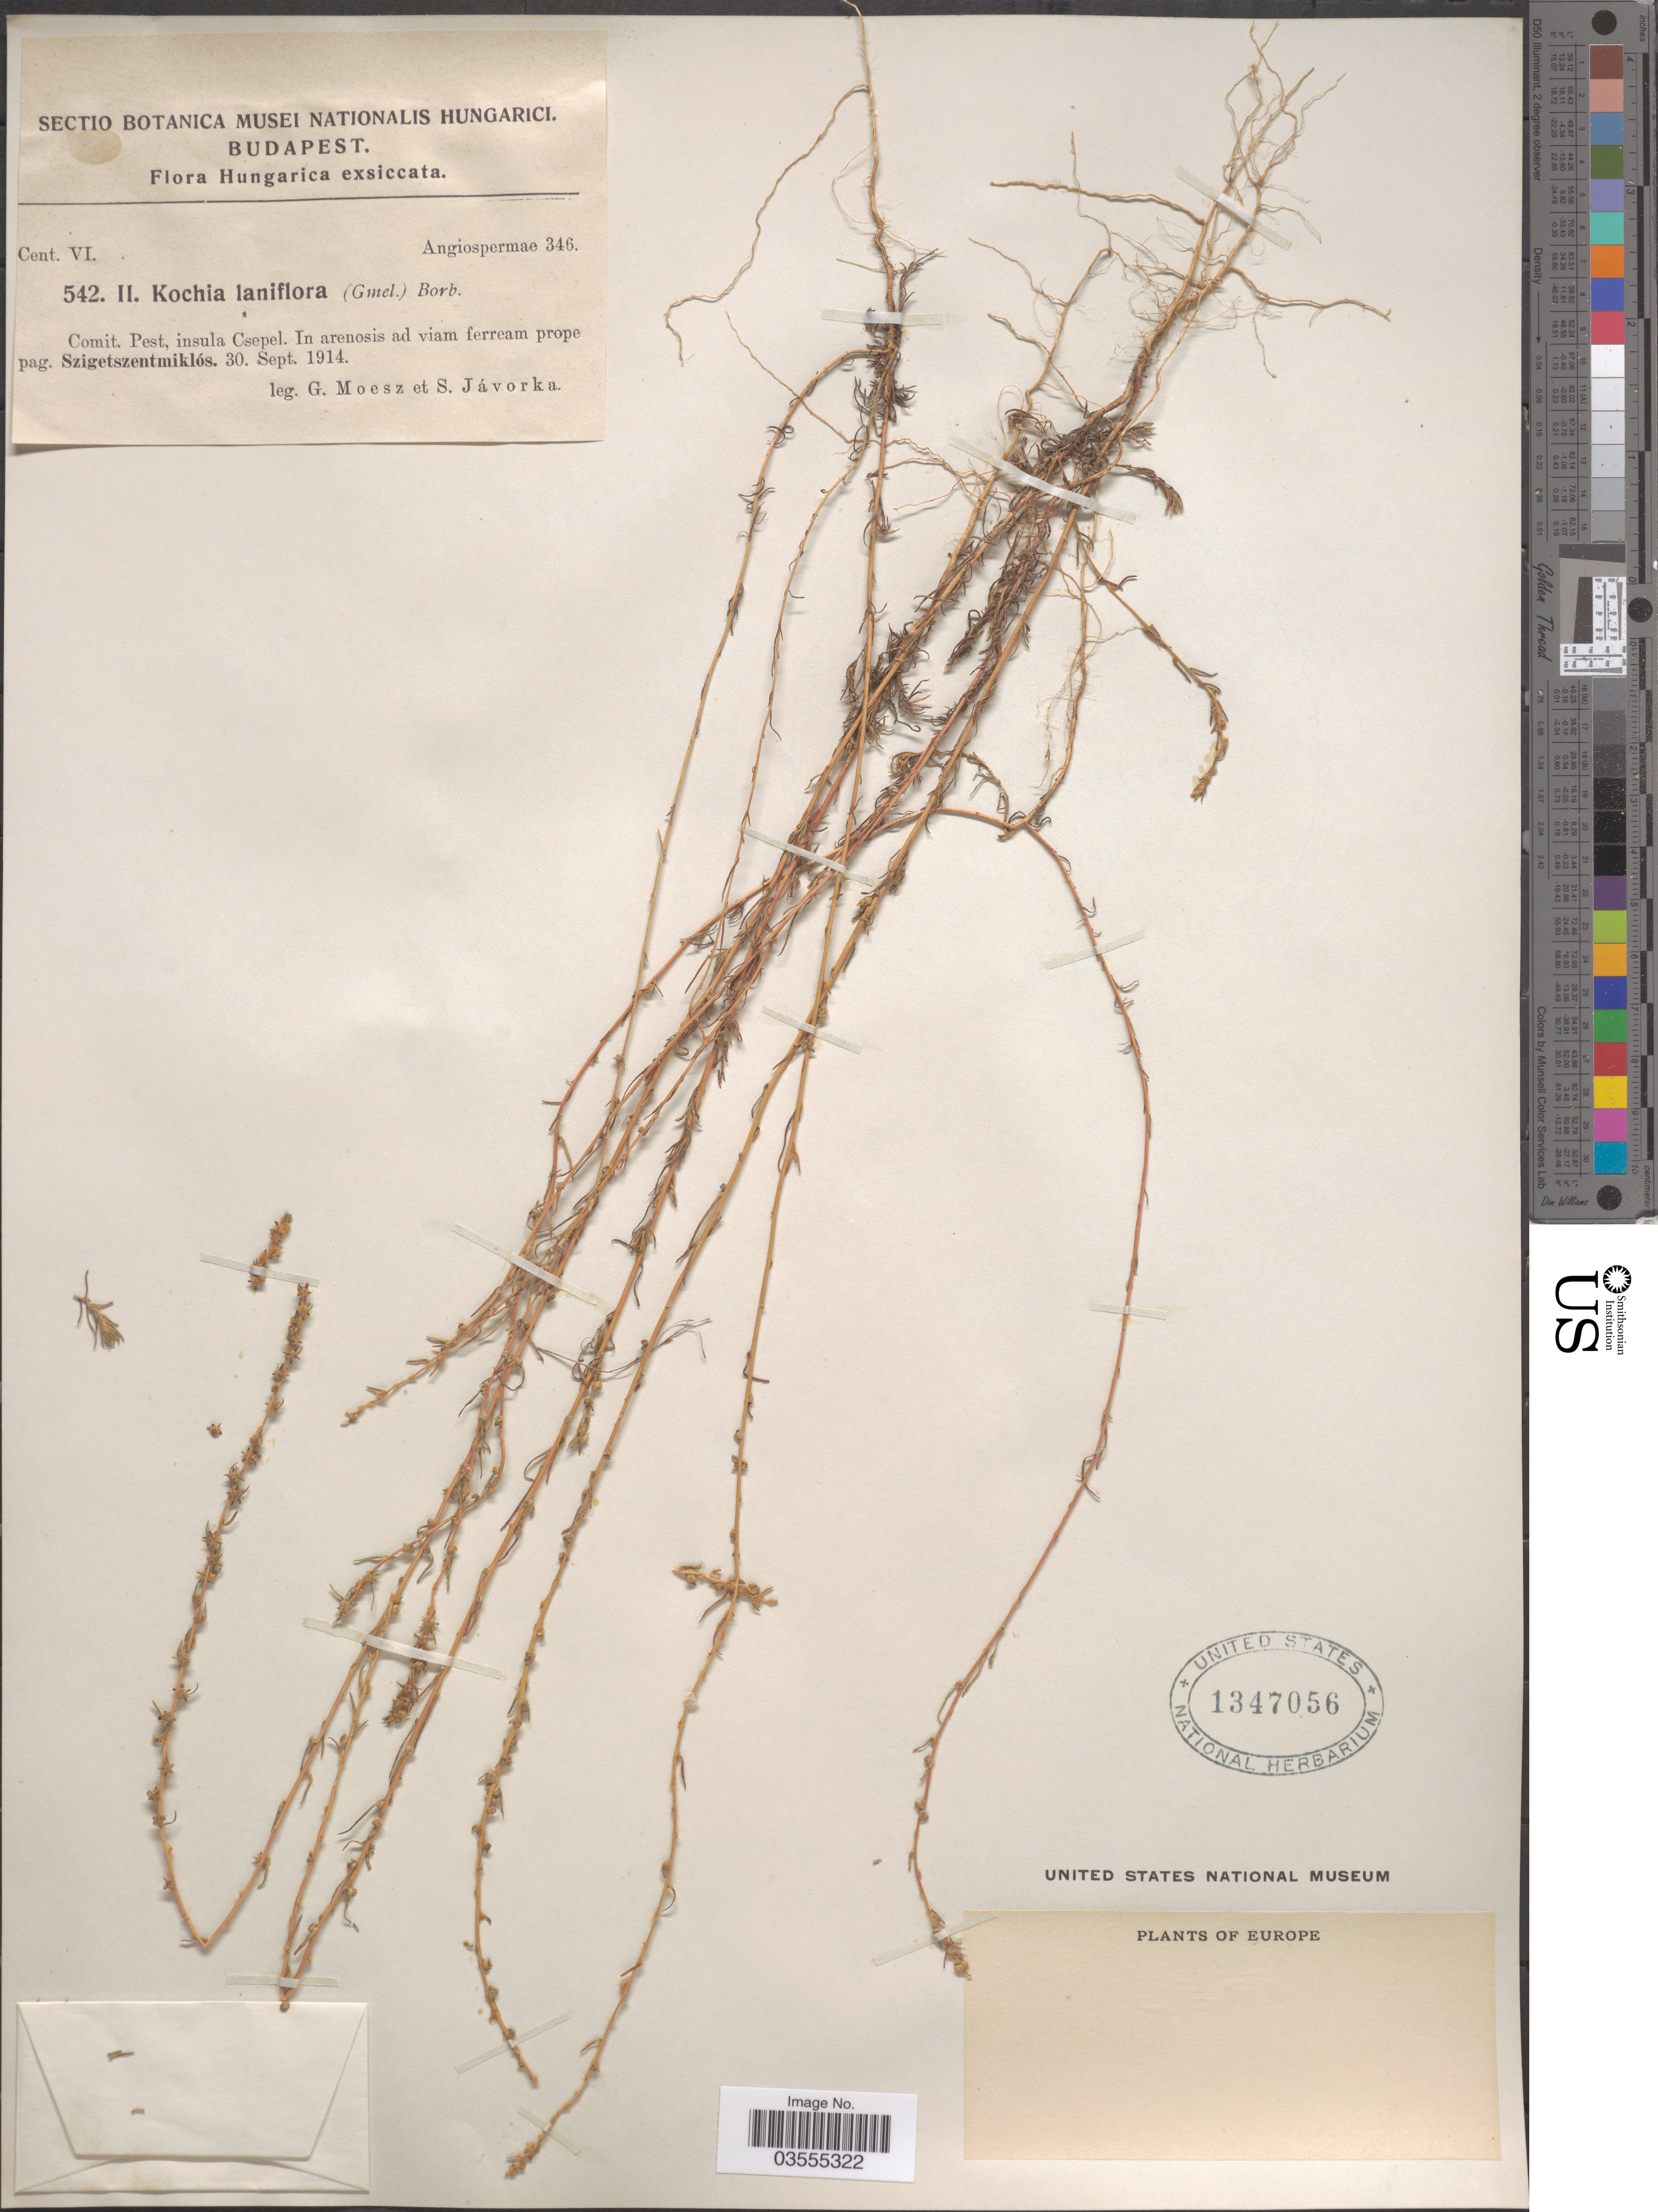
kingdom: Plantae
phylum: Tracheophyta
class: Magnoliopsida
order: Caryophyllales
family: Amaranthaceae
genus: Bassia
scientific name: Bassia laniflora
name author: (S.G. Gmel.) A.J. Scott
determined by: Strong, Mark T., (BOT), Smithsonian Institution - National Museum of Natural History (UNITED STATES)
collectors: G. Moesz & S. Javorka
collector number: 542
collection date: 1914-09-30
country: Hungary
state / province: Budapest, Capital District of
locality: Budapest. Comit. Pest, insula Csepel. In arenosis ad viam ferream prope pag. Szigetszentmiklós.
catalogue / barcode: US 1347056